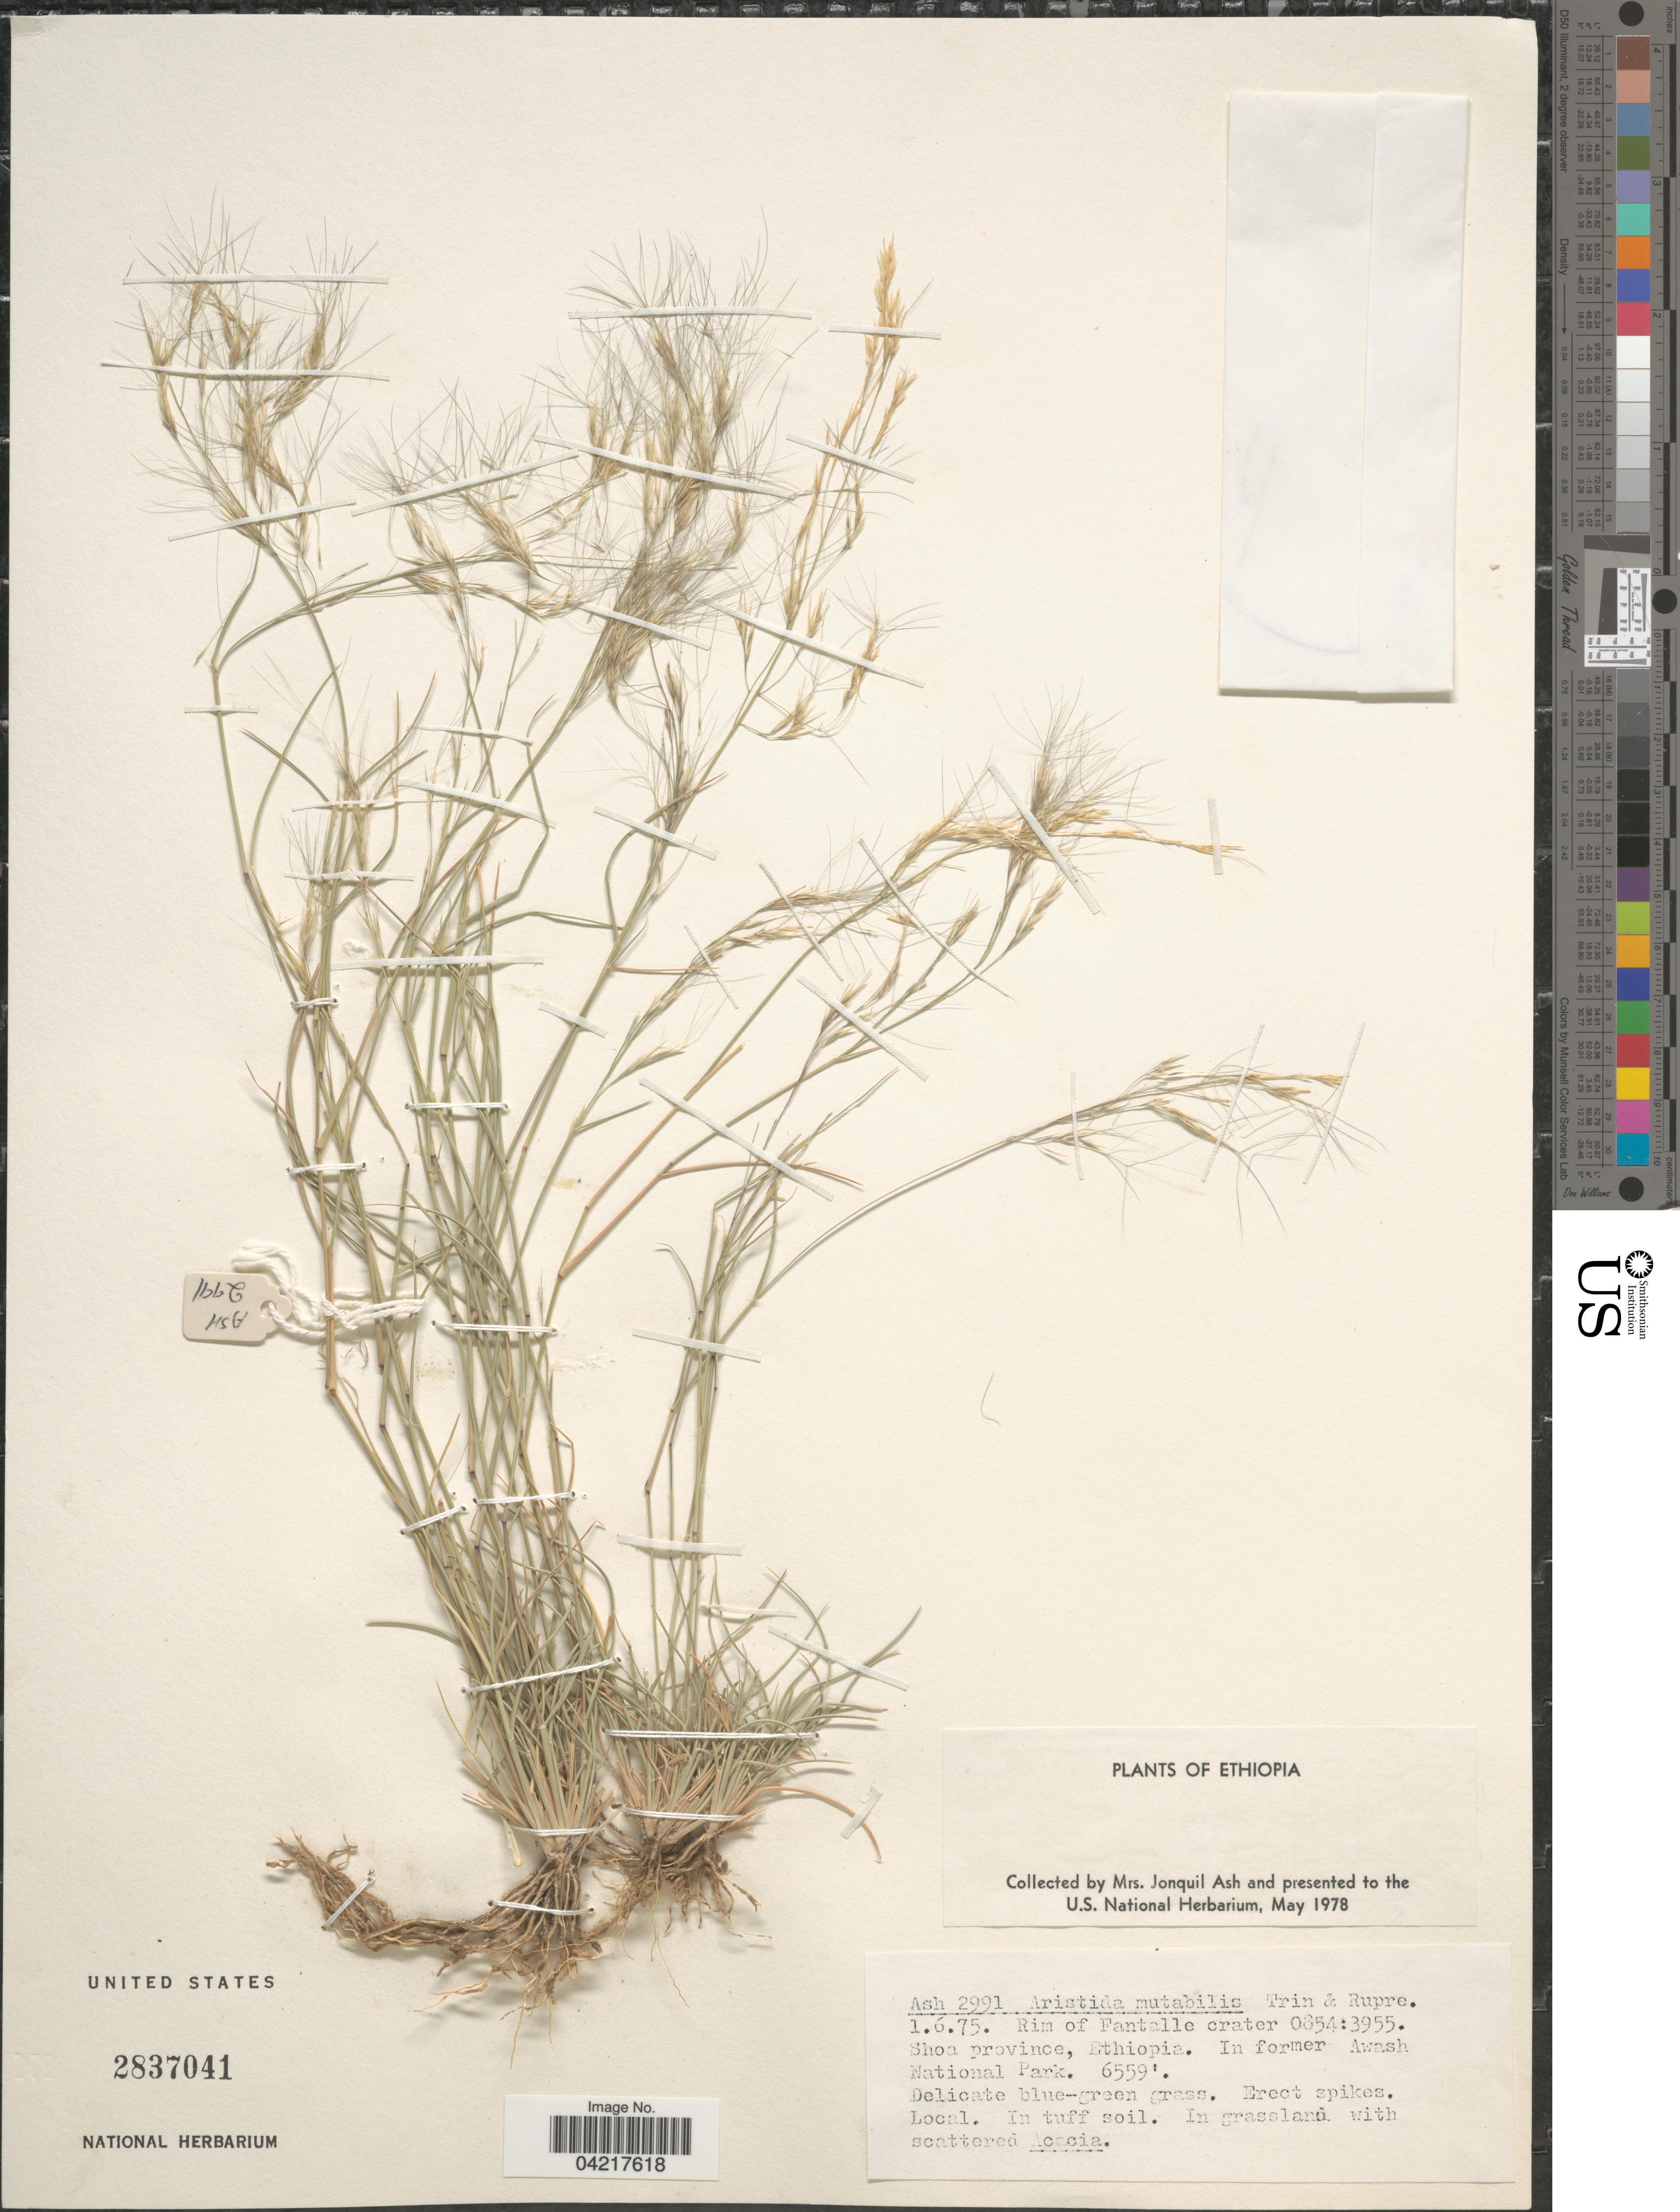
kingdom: Plantae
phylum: Tracheophyta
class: Liliopsida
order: Poales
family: Poaceae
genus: Aristida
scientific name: Aristida mutabilis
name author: Trin. & Rupr.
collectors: J. Ash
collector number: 2991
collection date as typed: Transcribed d/m/y: 1/6/75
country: Ethiopia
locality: Rim of Fantalle crater 0854:3955. Shoa province. In former Awash National Park.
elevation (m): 1999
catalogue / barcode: US 2837041